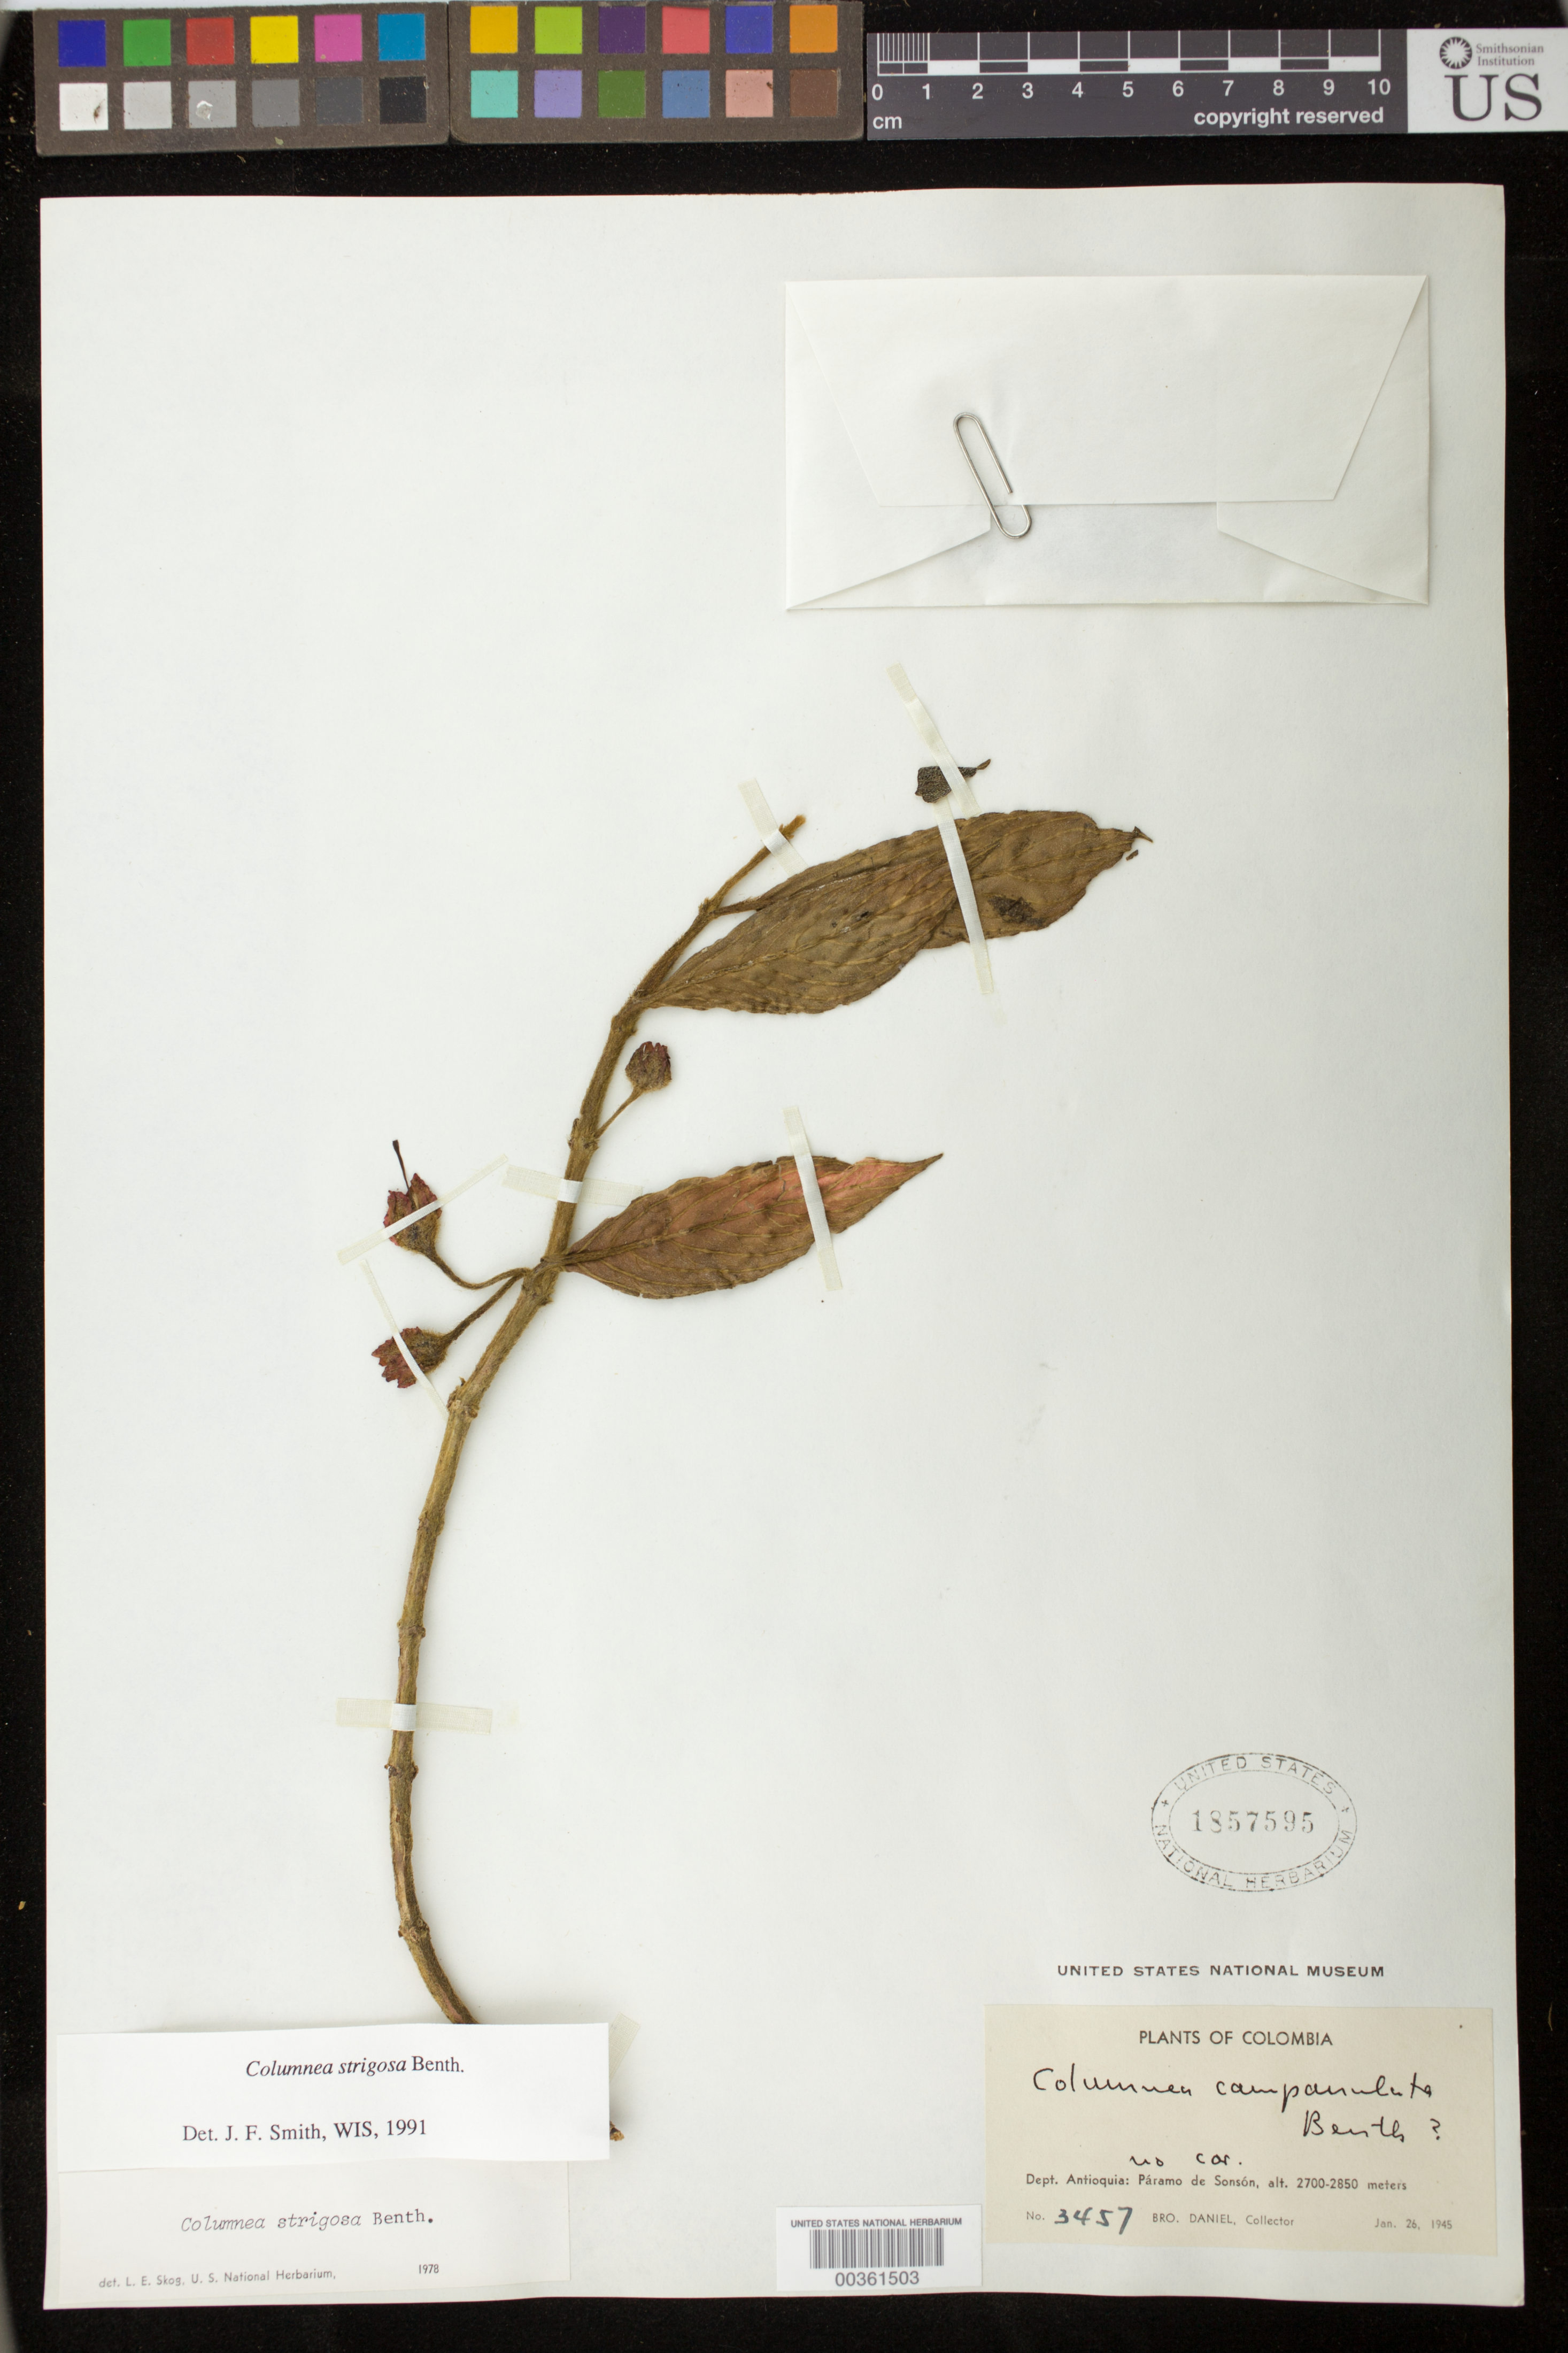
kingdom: Plantae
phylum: Tracheophyta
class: Magnoliopsida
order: Lamiales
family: Gesneriaceae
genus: Columnea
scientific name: Columnea strigosa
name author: Benth.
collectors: Bro. Daniel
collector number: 3457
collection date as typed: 26 Jan 1945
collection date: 1945-01-26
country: Colombia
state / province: Antioquia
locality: Paramo de Sonson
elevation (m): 2700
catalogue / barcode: US 1857595